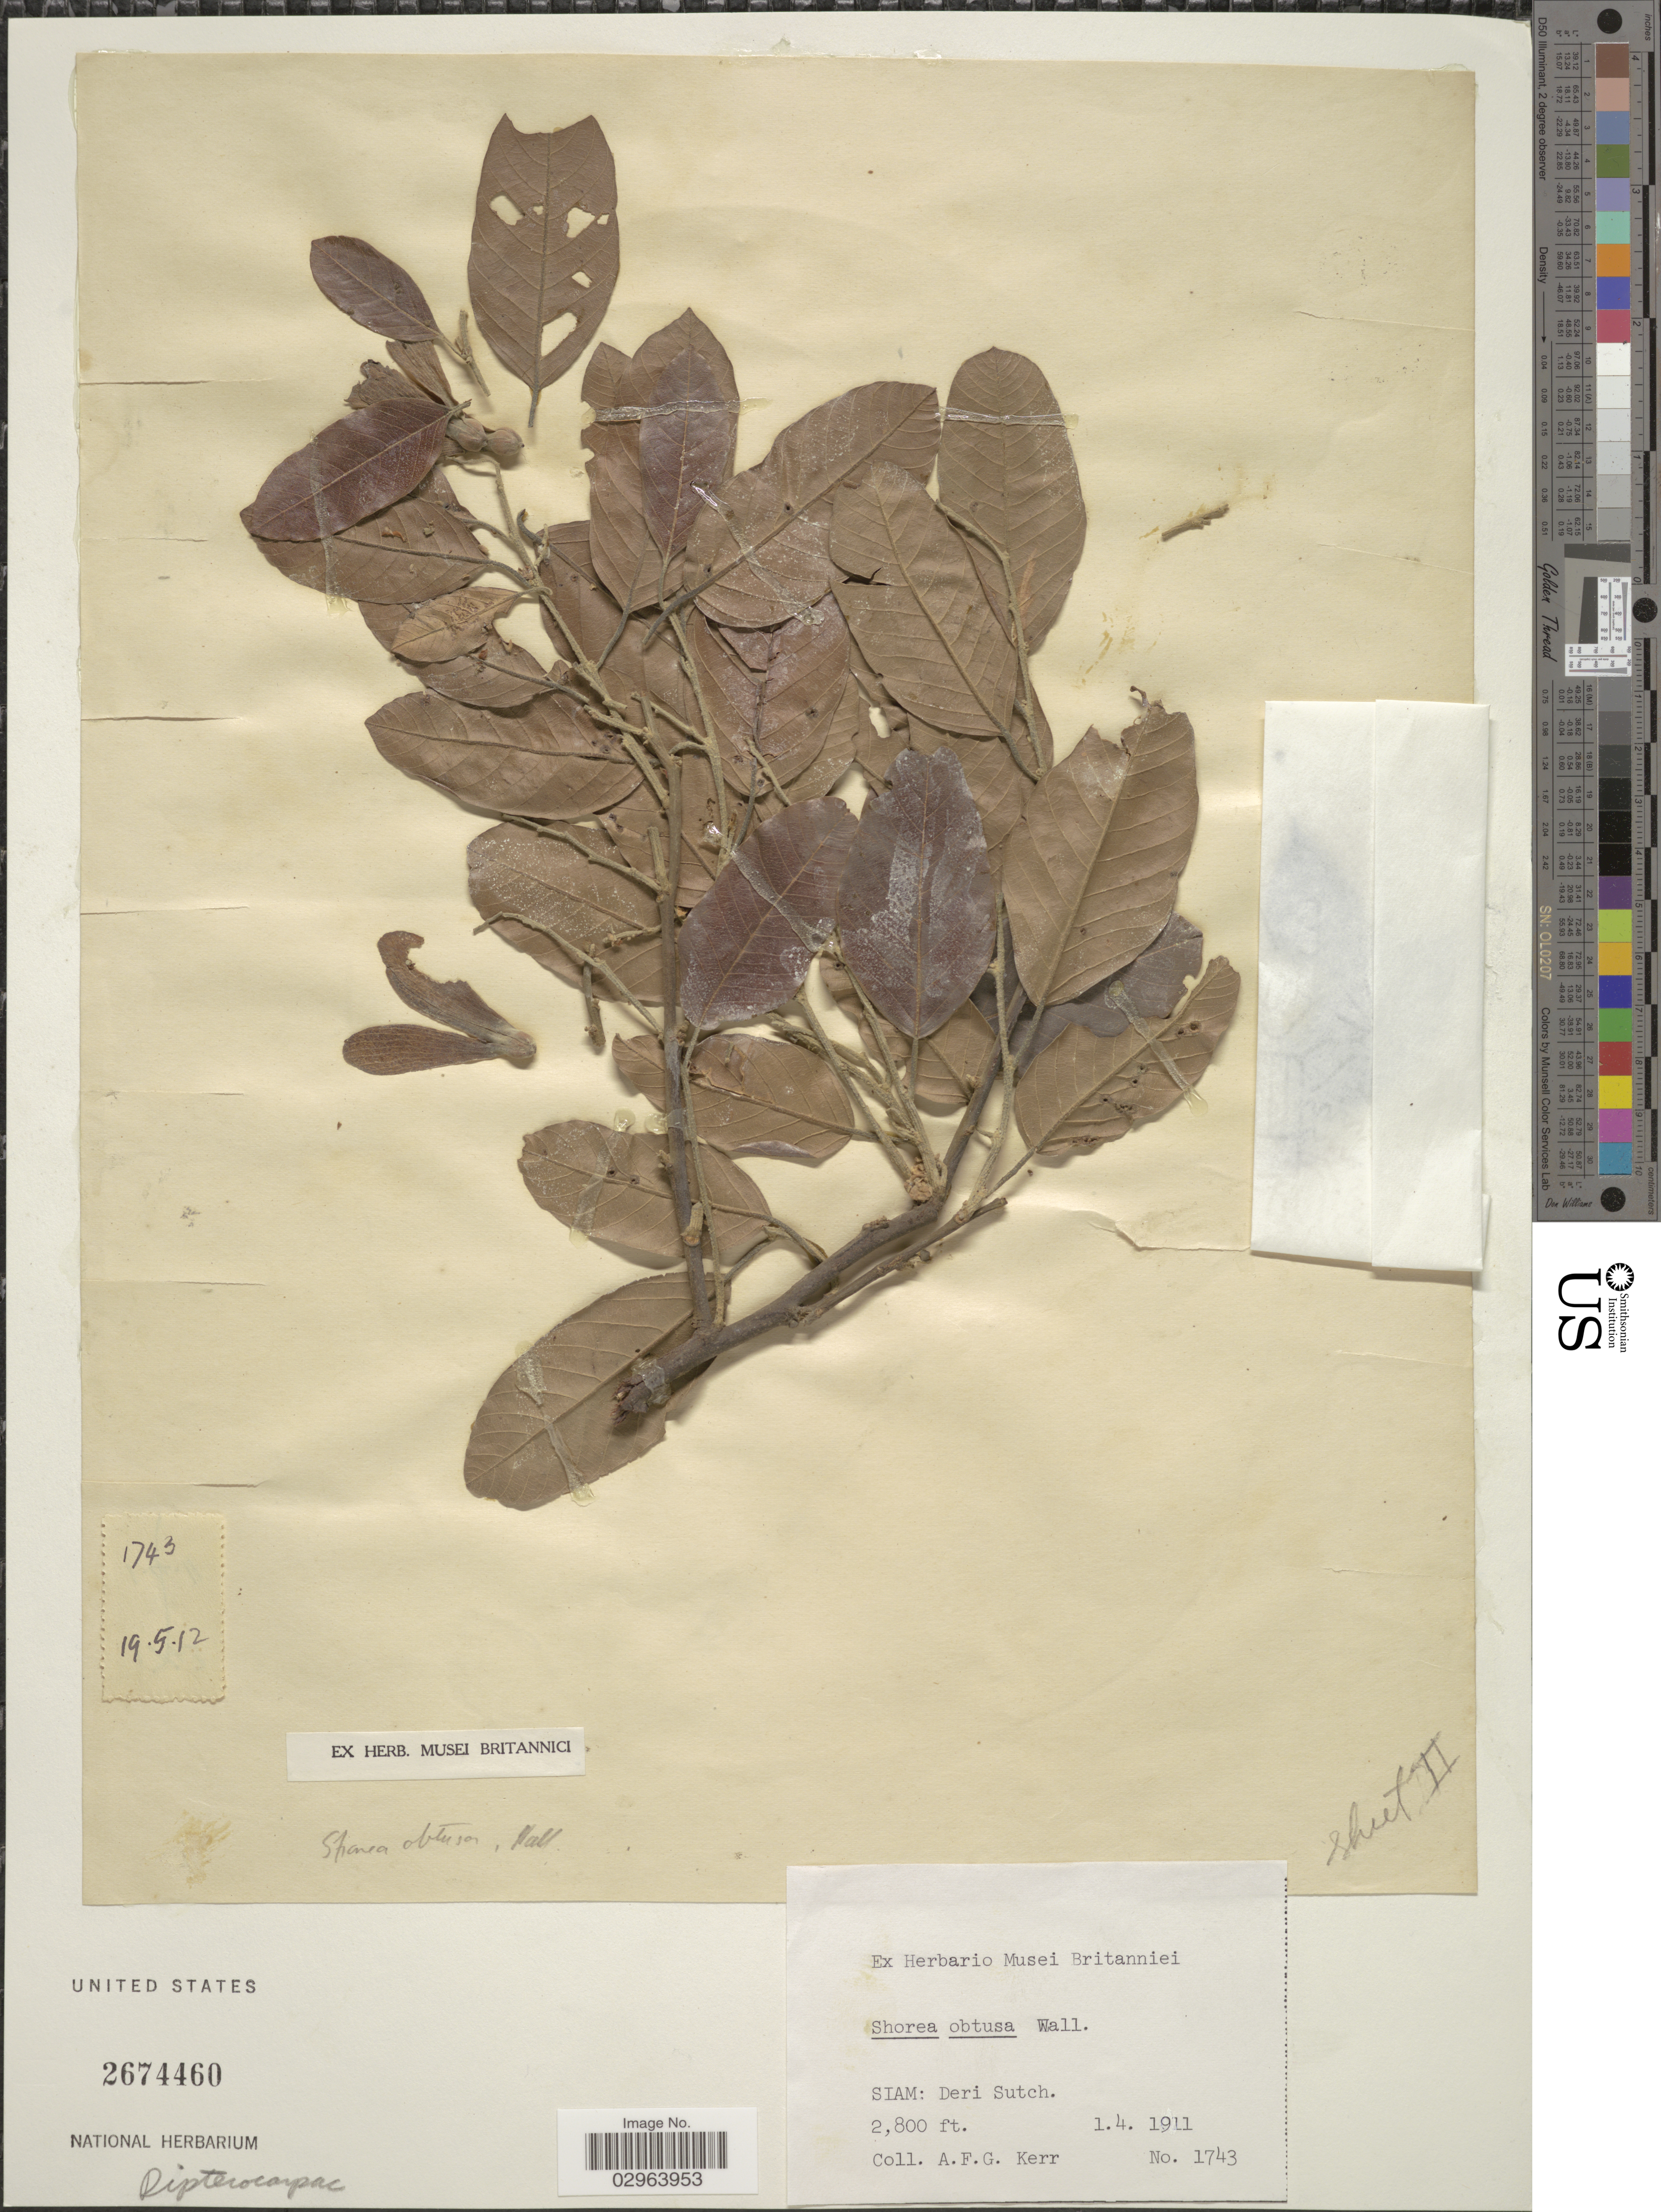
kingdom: Plantae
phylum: Tracheophyta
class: Magnoliopsida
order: Malvales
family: Dipterocarpaceae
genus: Shorea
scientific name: Shorea obtusa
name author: Wall.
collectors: A. F. G. Kerr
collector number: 1743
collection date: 1911-04-01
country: Thailand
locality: Siam: Deri Sutch.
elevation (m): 853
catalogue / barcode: US 2674460